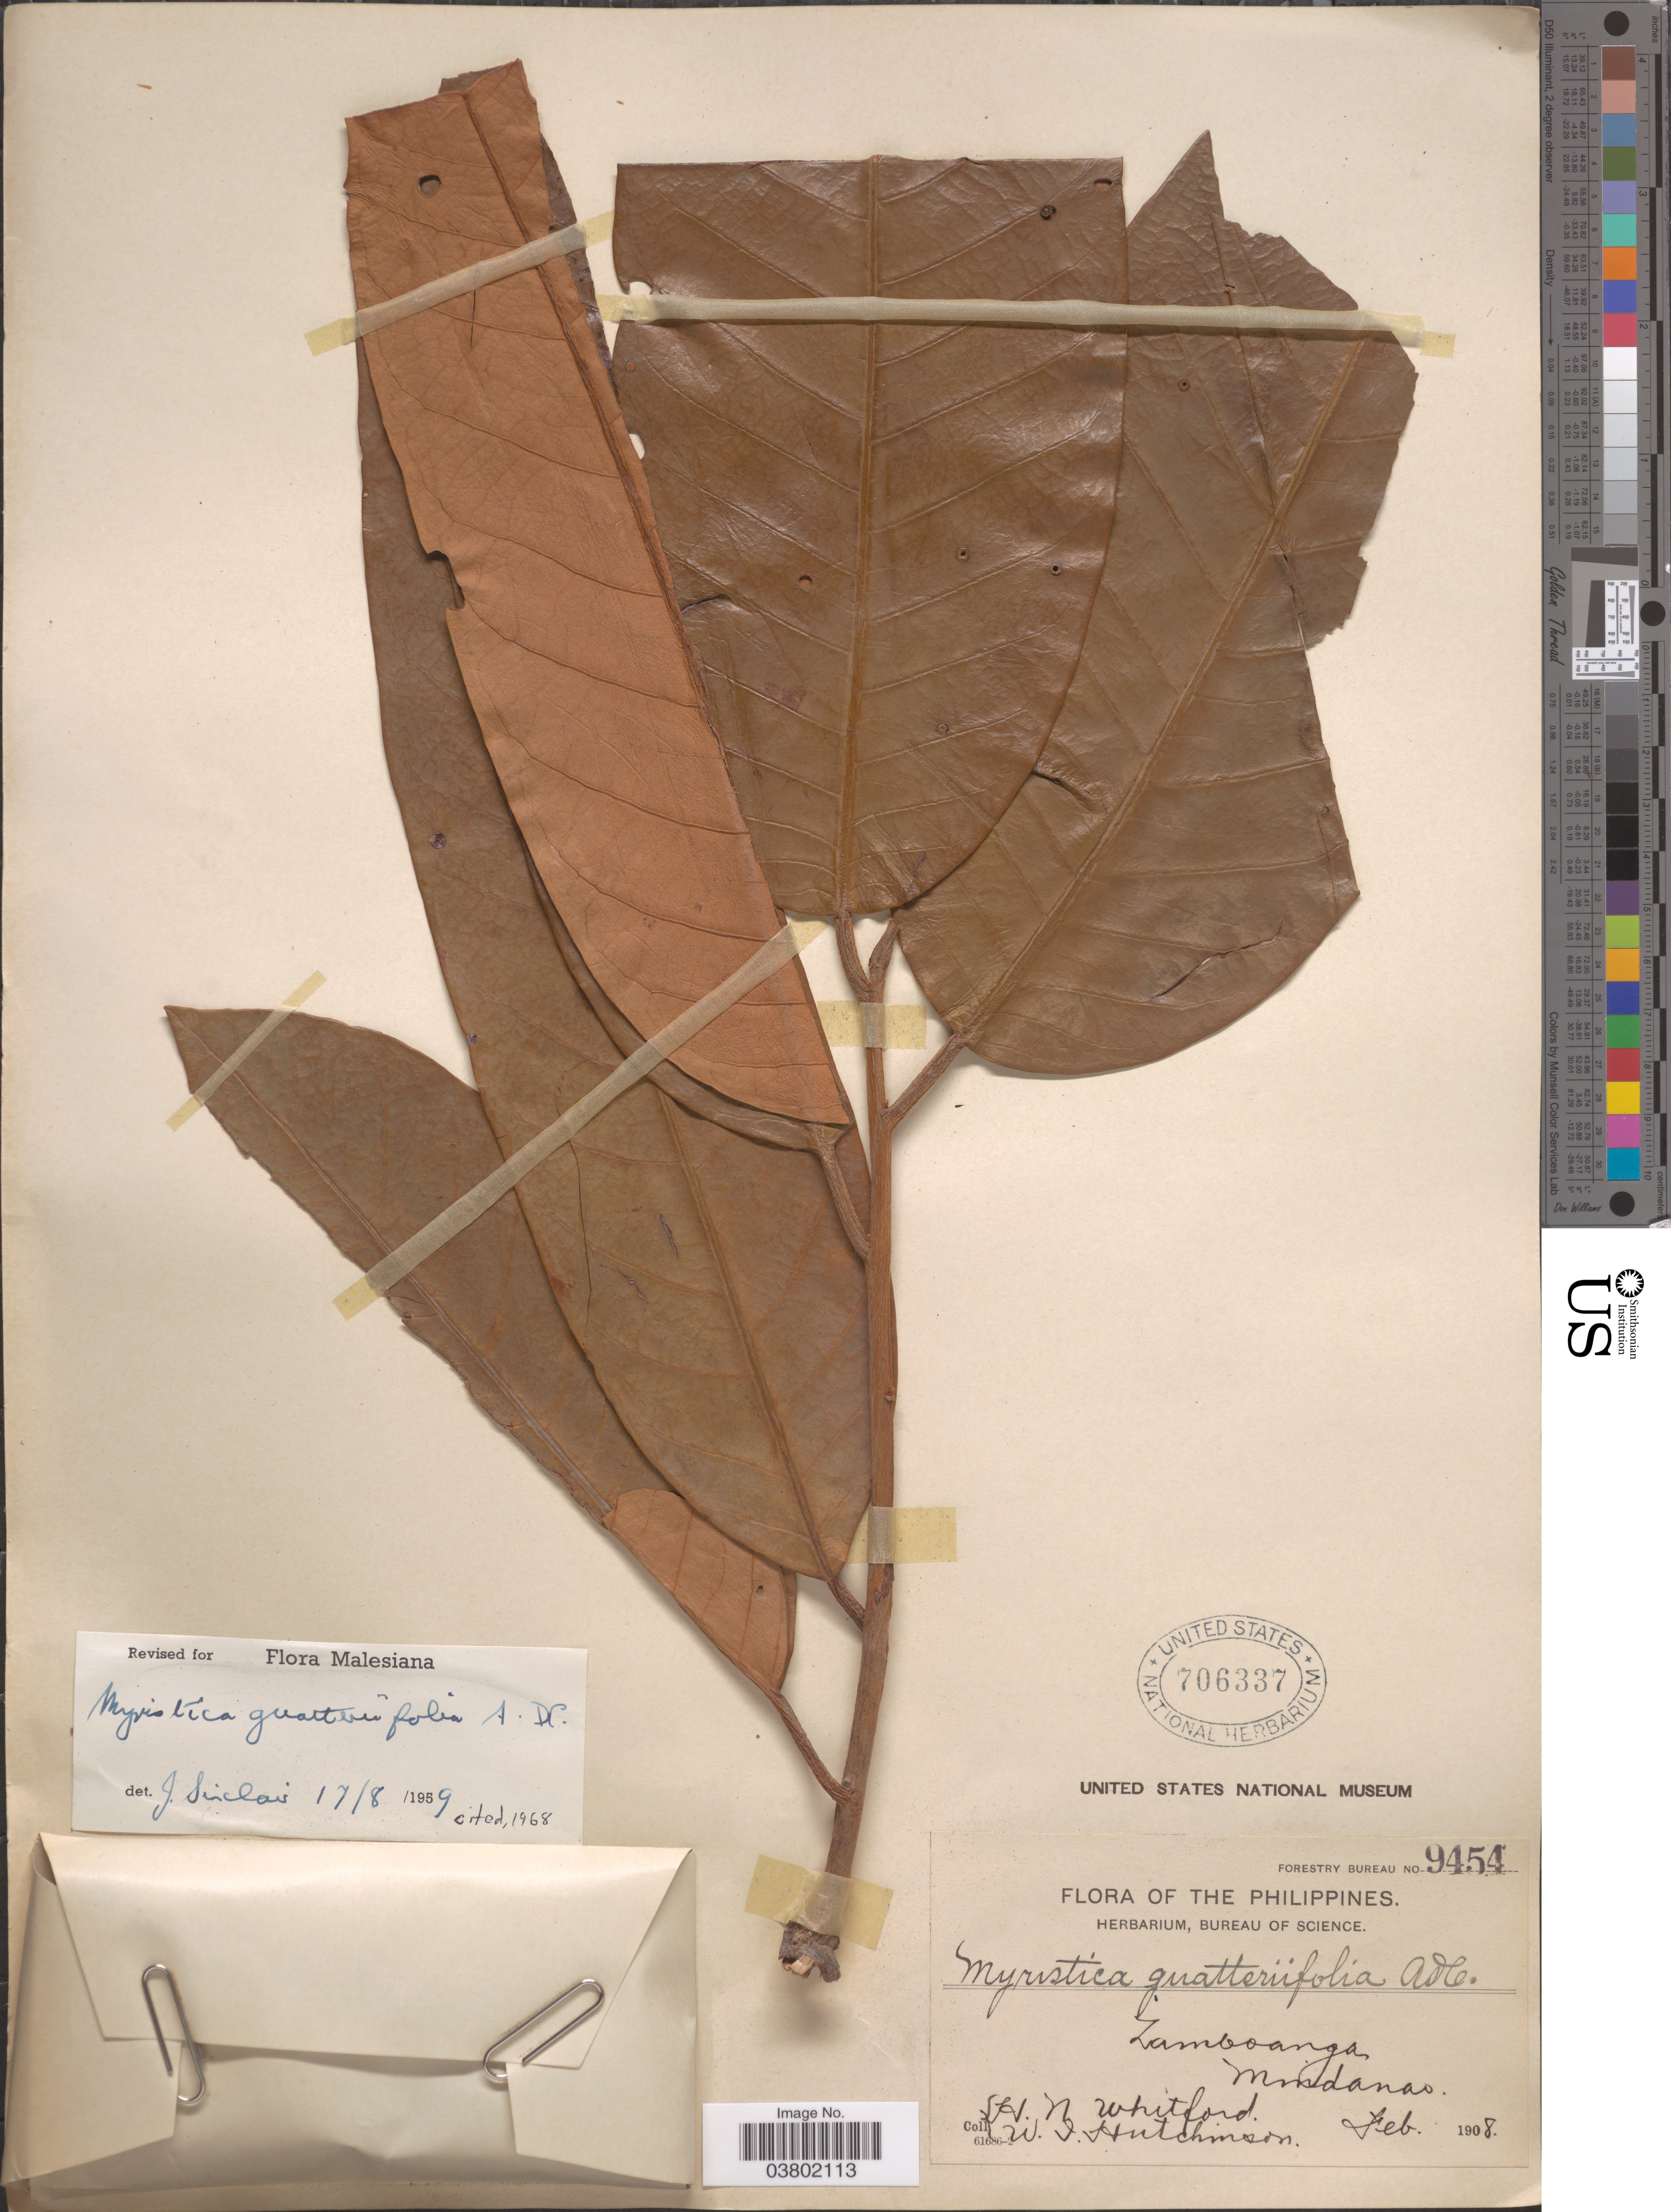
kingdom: Plantae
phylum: Tracheophyta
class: Magnoliopsida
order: Magnoliales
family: Myristicaceae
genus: Myristica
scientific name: Myristica guatteriifolia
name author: A. DC.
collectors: H. N. Whitford & W. I. Hutchinson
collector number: Forestry Bureau 9454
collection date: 1908-02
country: Philippines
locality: Zamboanga, Mindanao.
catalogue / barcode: US 706337